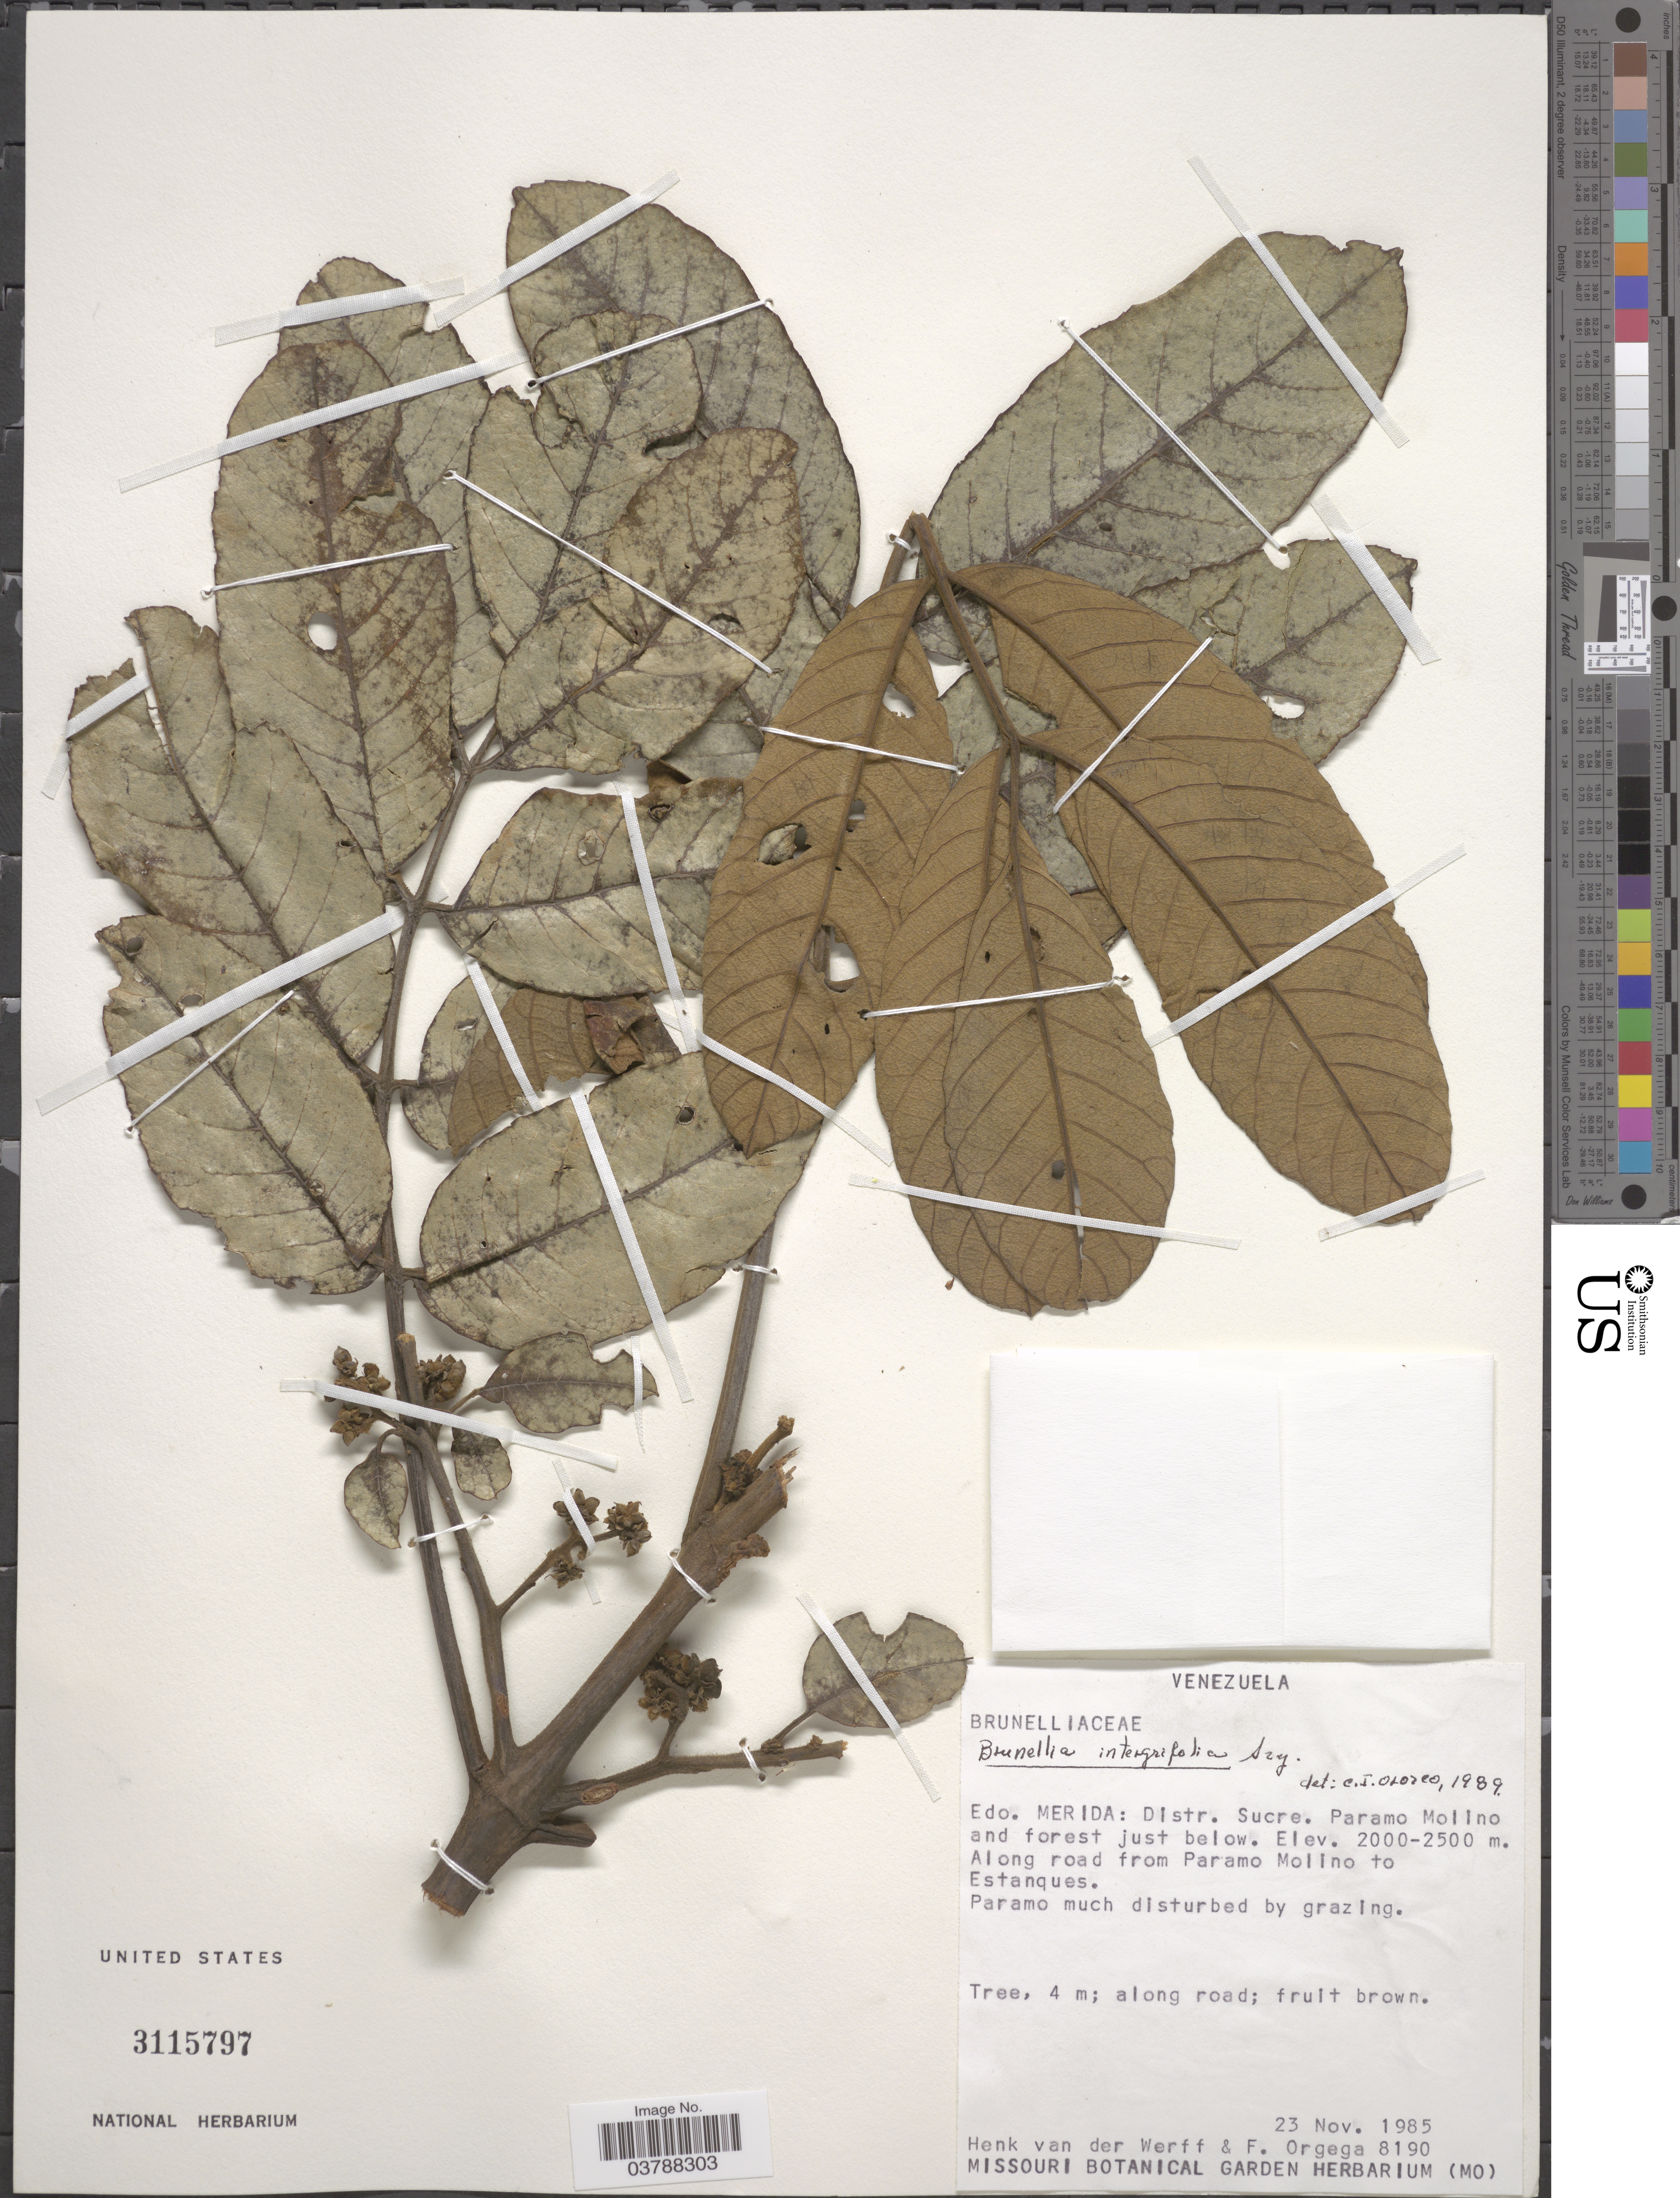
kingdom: Plantae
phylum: Tracheophyta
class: Magnoliopsida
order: Oxalidales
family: Brunelliaceae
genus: Brunellia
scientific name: Brunellia integrifolia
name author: Szyszyl.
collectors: H. van der Werff & F. Orgega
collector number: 8190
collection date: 1985-11-23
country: Venezuela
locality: Edo. Merida: Distr. Sucre. Paramo Molino and forest just below. Along road from Paramo Molino to Estanques.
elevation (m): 2000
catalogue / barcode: US 3115797